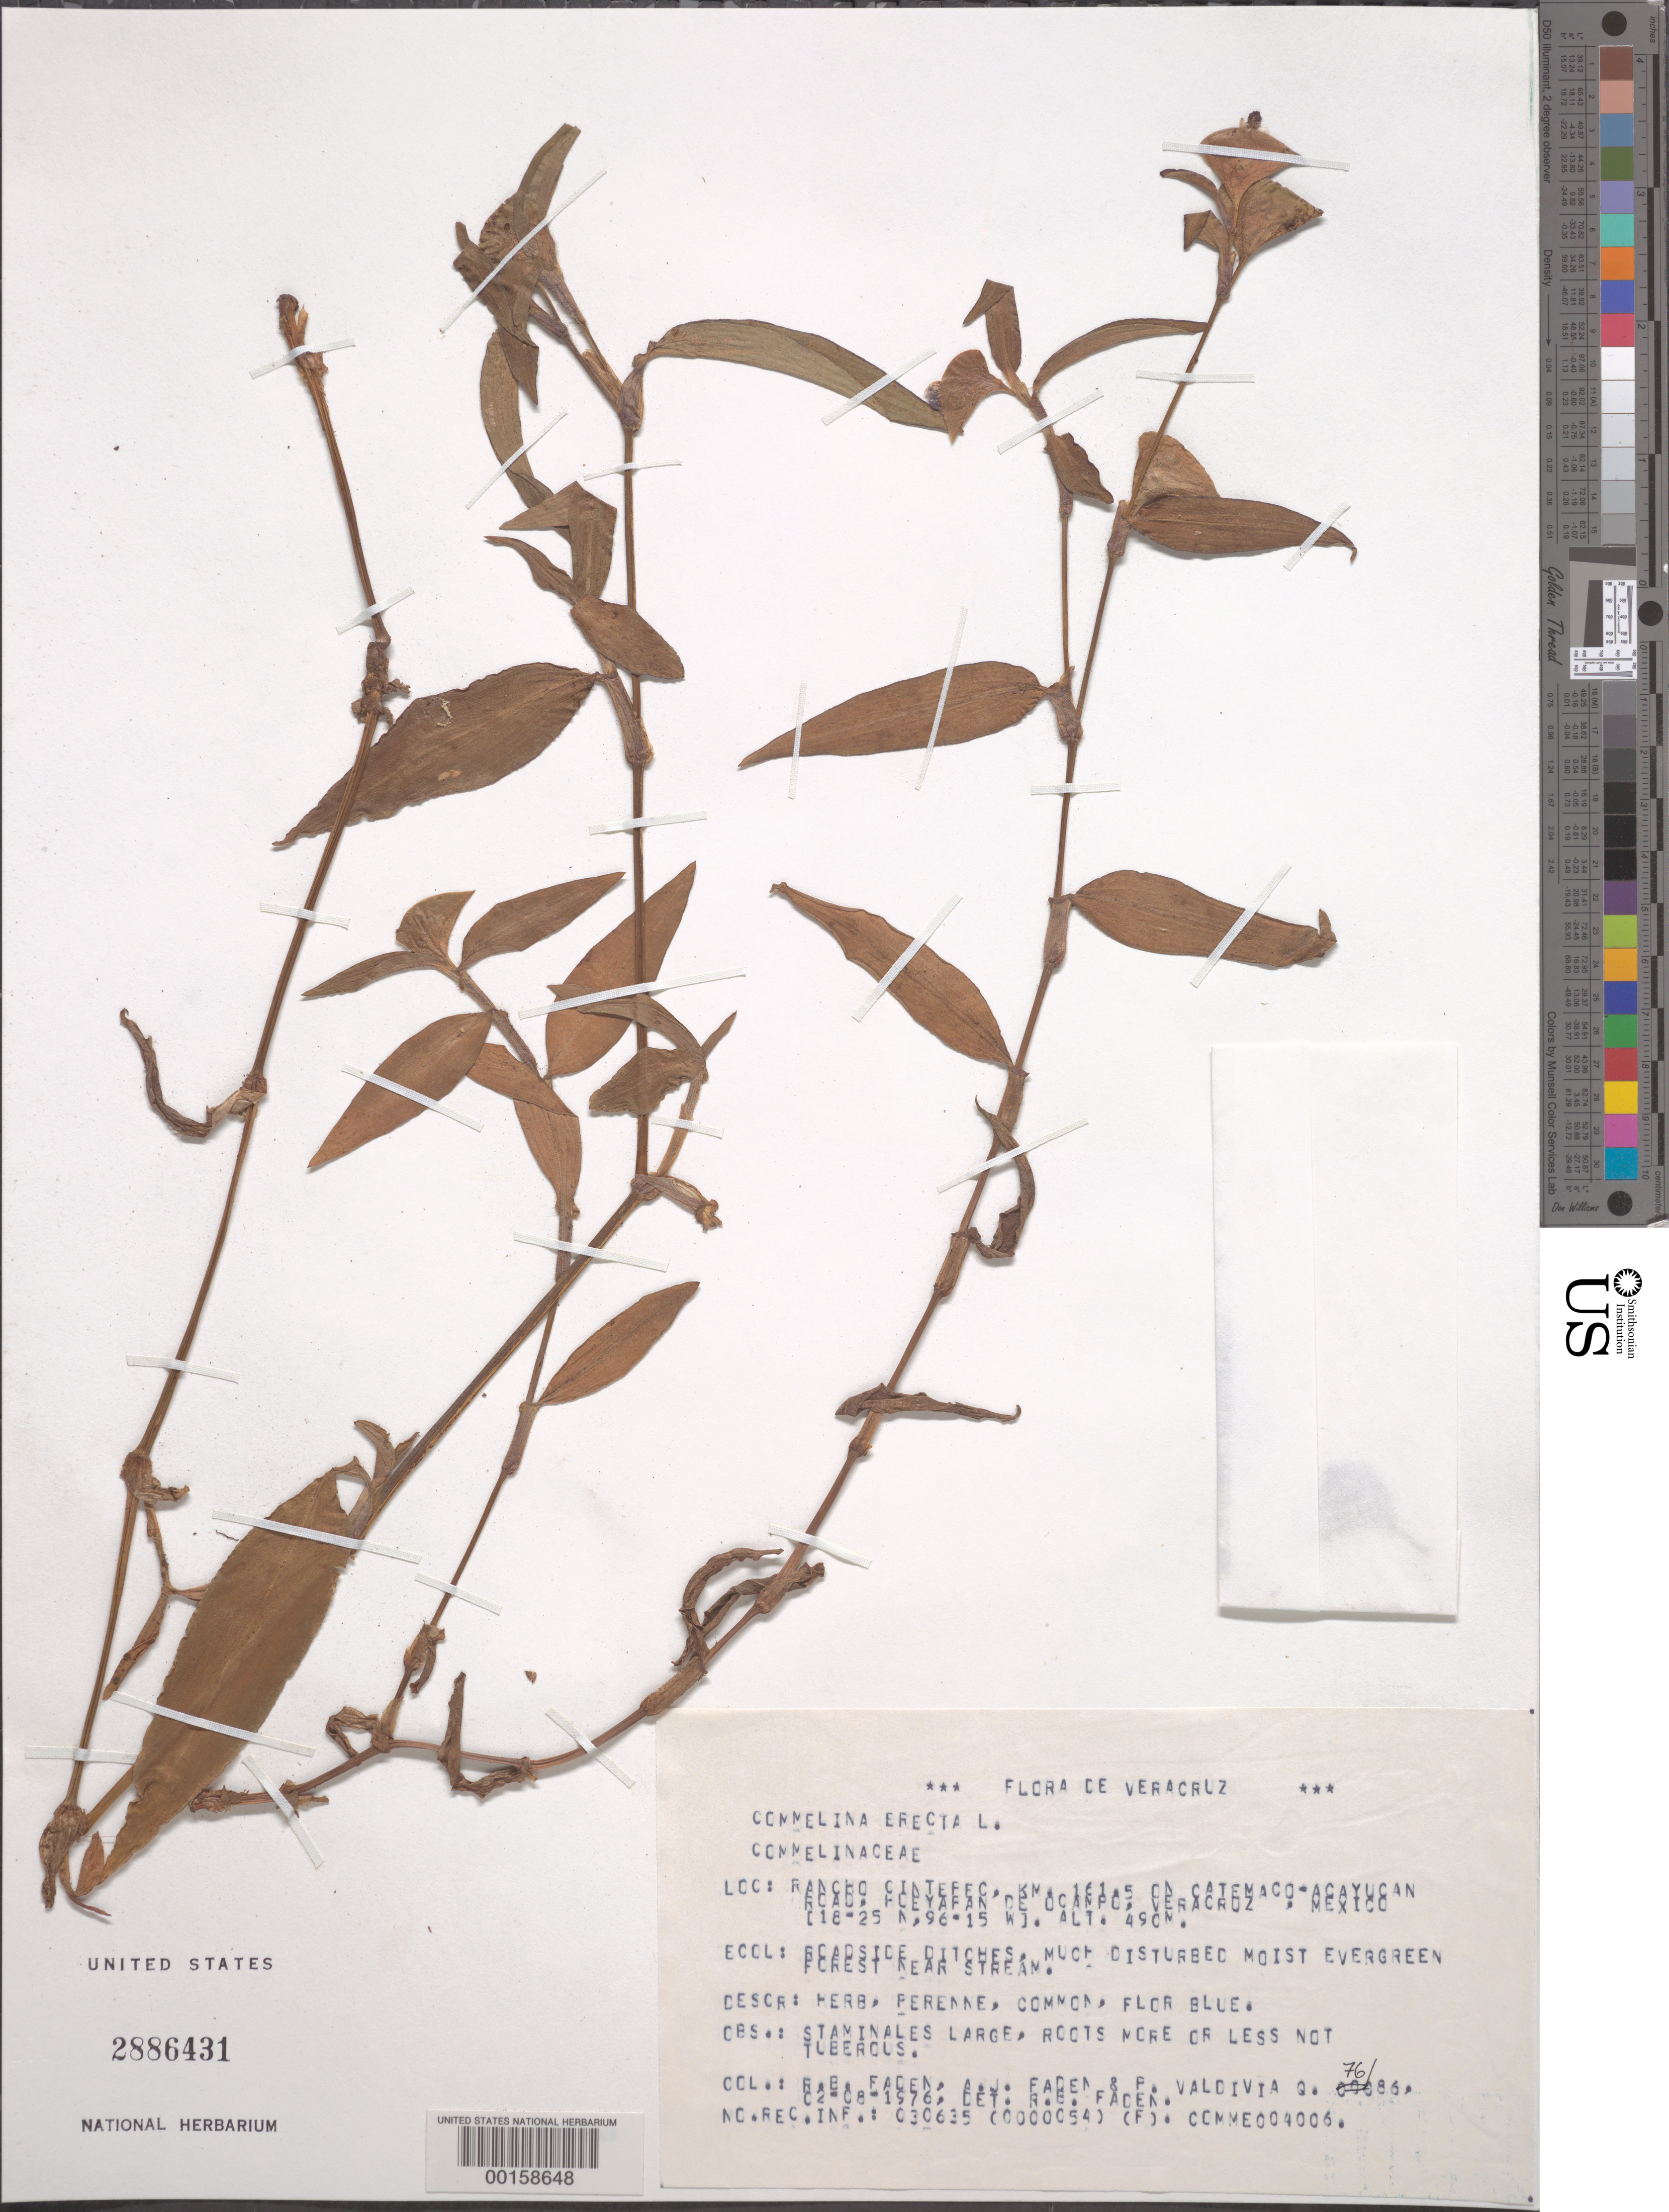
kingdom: Plantae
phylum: Tracheophyta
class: Liliopsida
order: Commelinales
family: Commelinaceae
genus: Commelina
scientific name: Commelina erecta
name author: L.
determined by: Faden, Robert B., (US), Smithsonian Institution - National Museum of Natural History (UNITED STATES)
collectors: R. B. Faden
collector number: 76/86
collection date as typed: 02 Aug 1976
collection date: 1976-08-02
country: Mexico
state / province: Veracruz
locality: Rancho cintepec; hoeyafan de ocampo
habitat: Moist soil; ditch-evergreen forest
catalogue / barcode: US 2886431